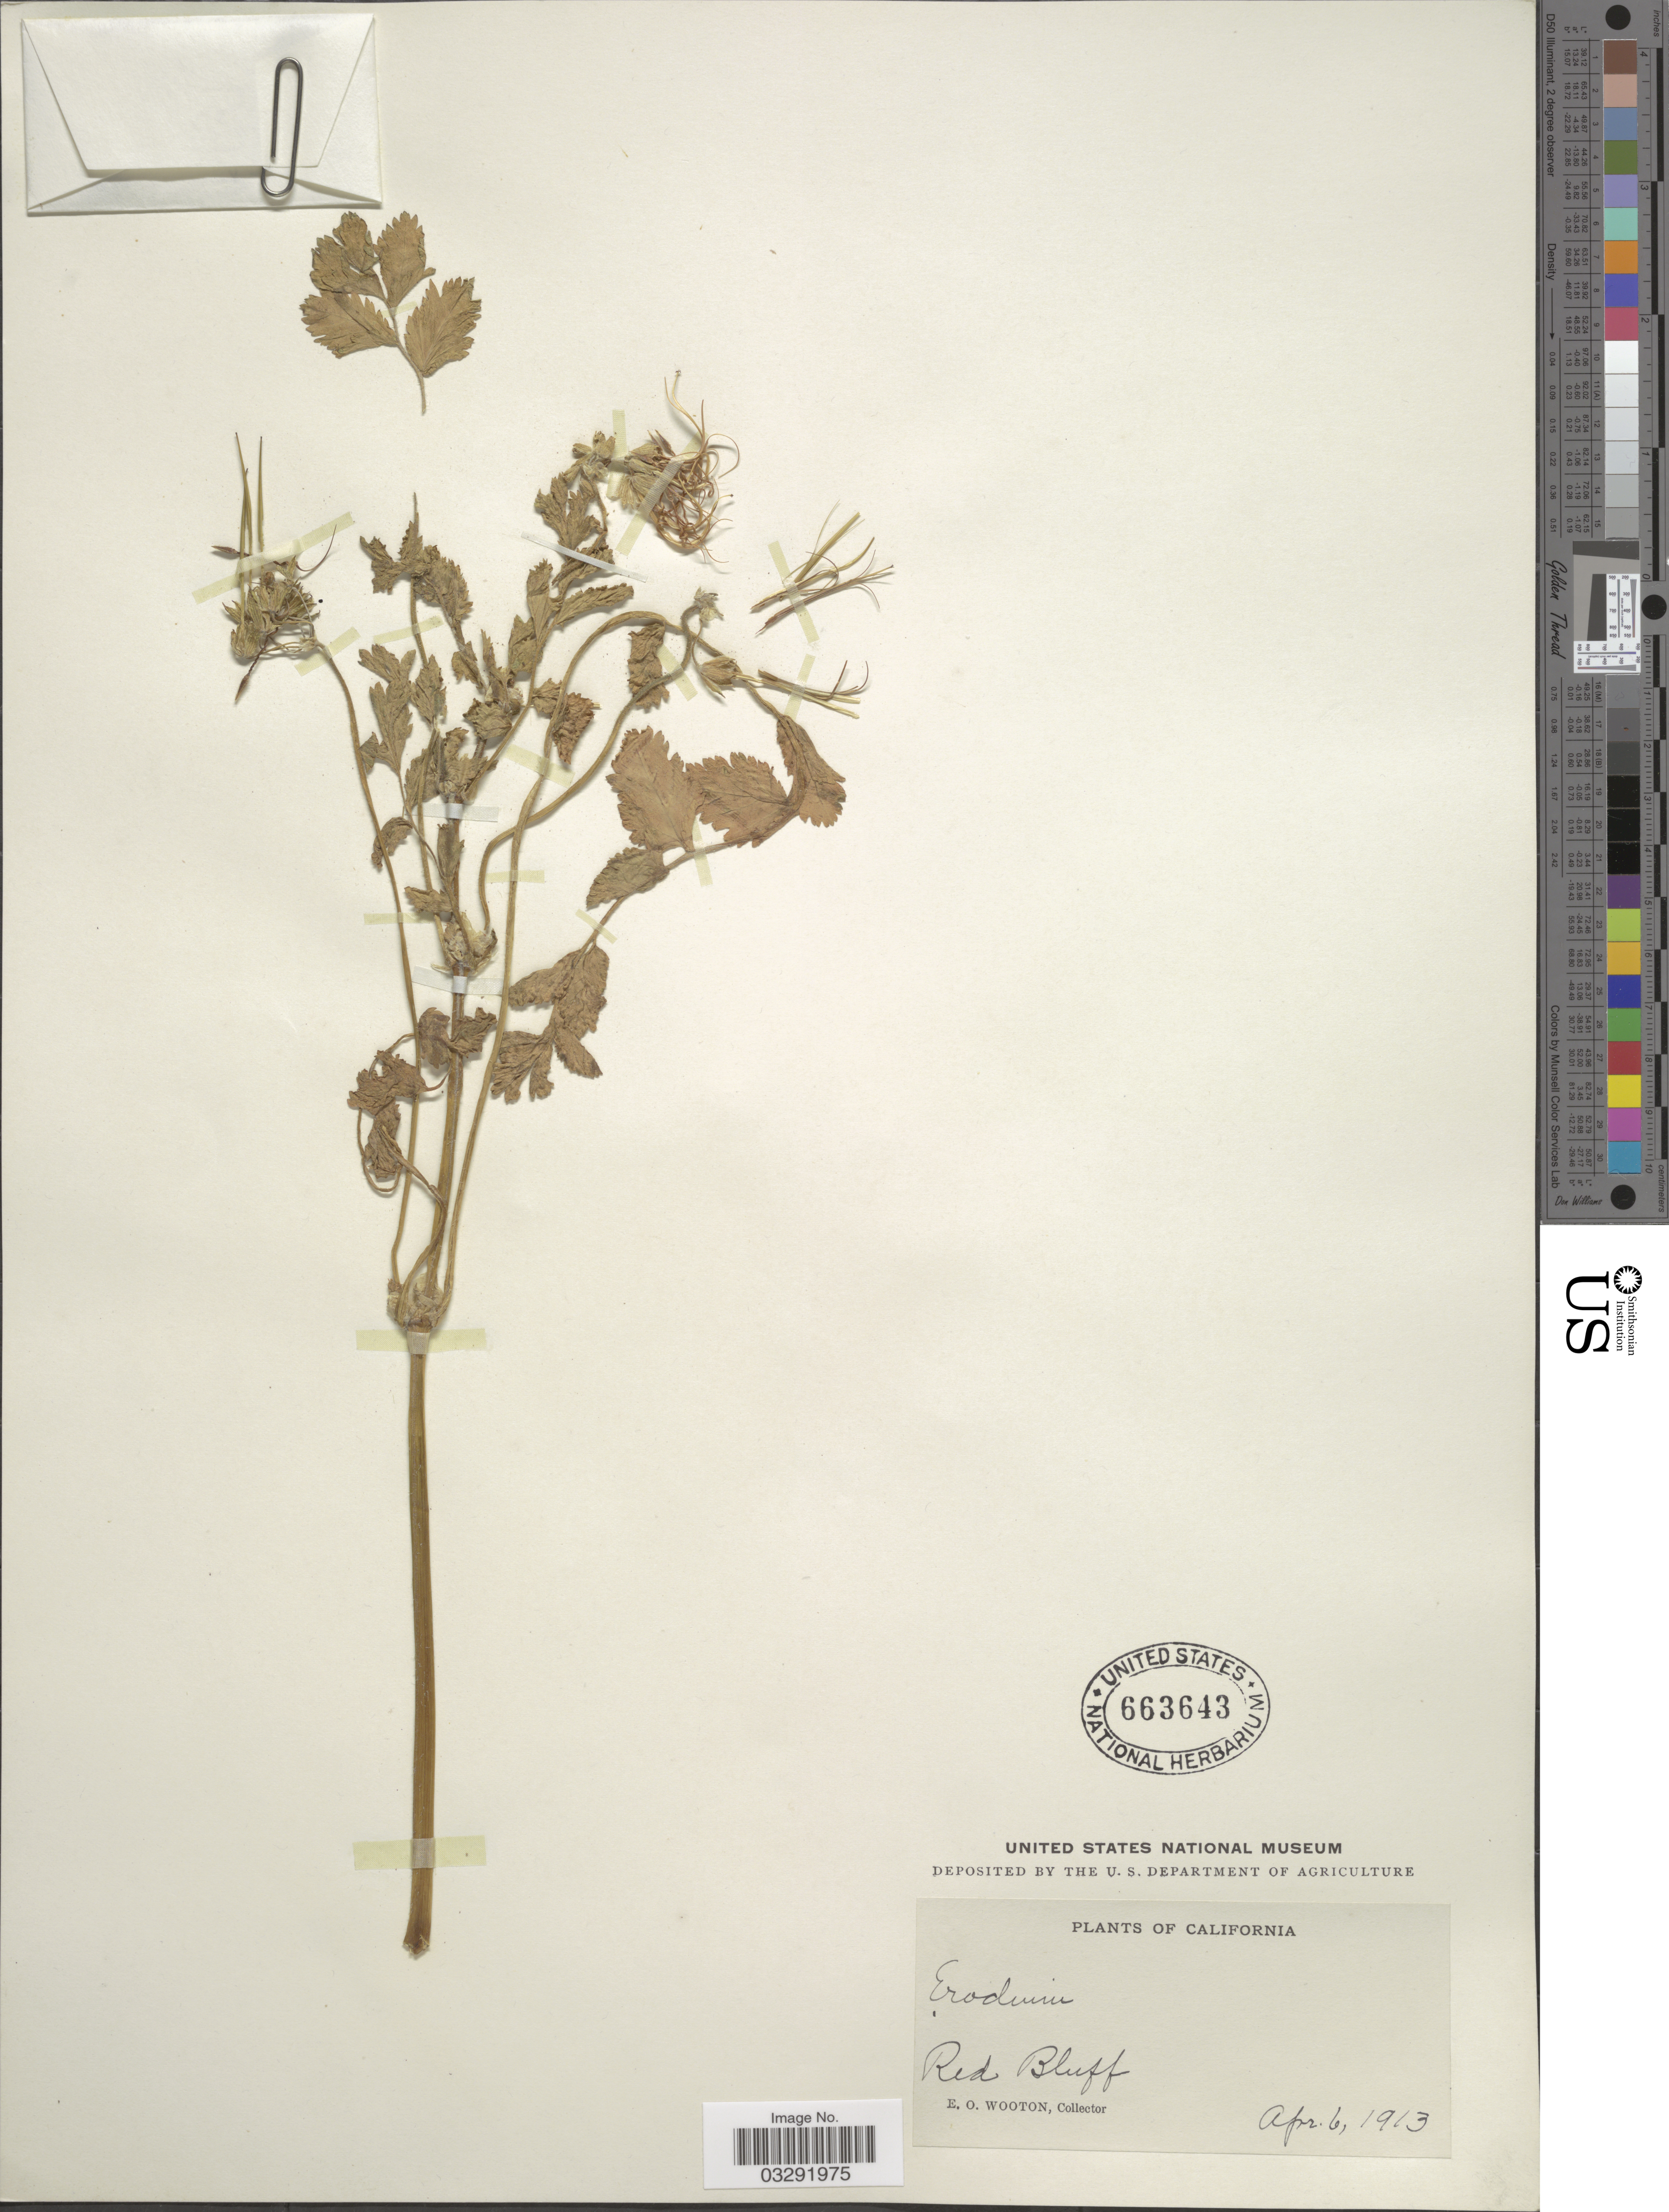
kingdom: Plantae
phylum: Tracheophyta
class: Magnoliopsida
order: Geraniales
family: Geraniaceae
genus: Erodium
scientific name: Erodium moschatum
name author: (L.) L'Hér. ex Aiton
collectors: E. O. Wooton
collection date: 1913-04-06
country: United States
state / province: California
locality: Red Bluff.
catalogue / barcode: US 663643